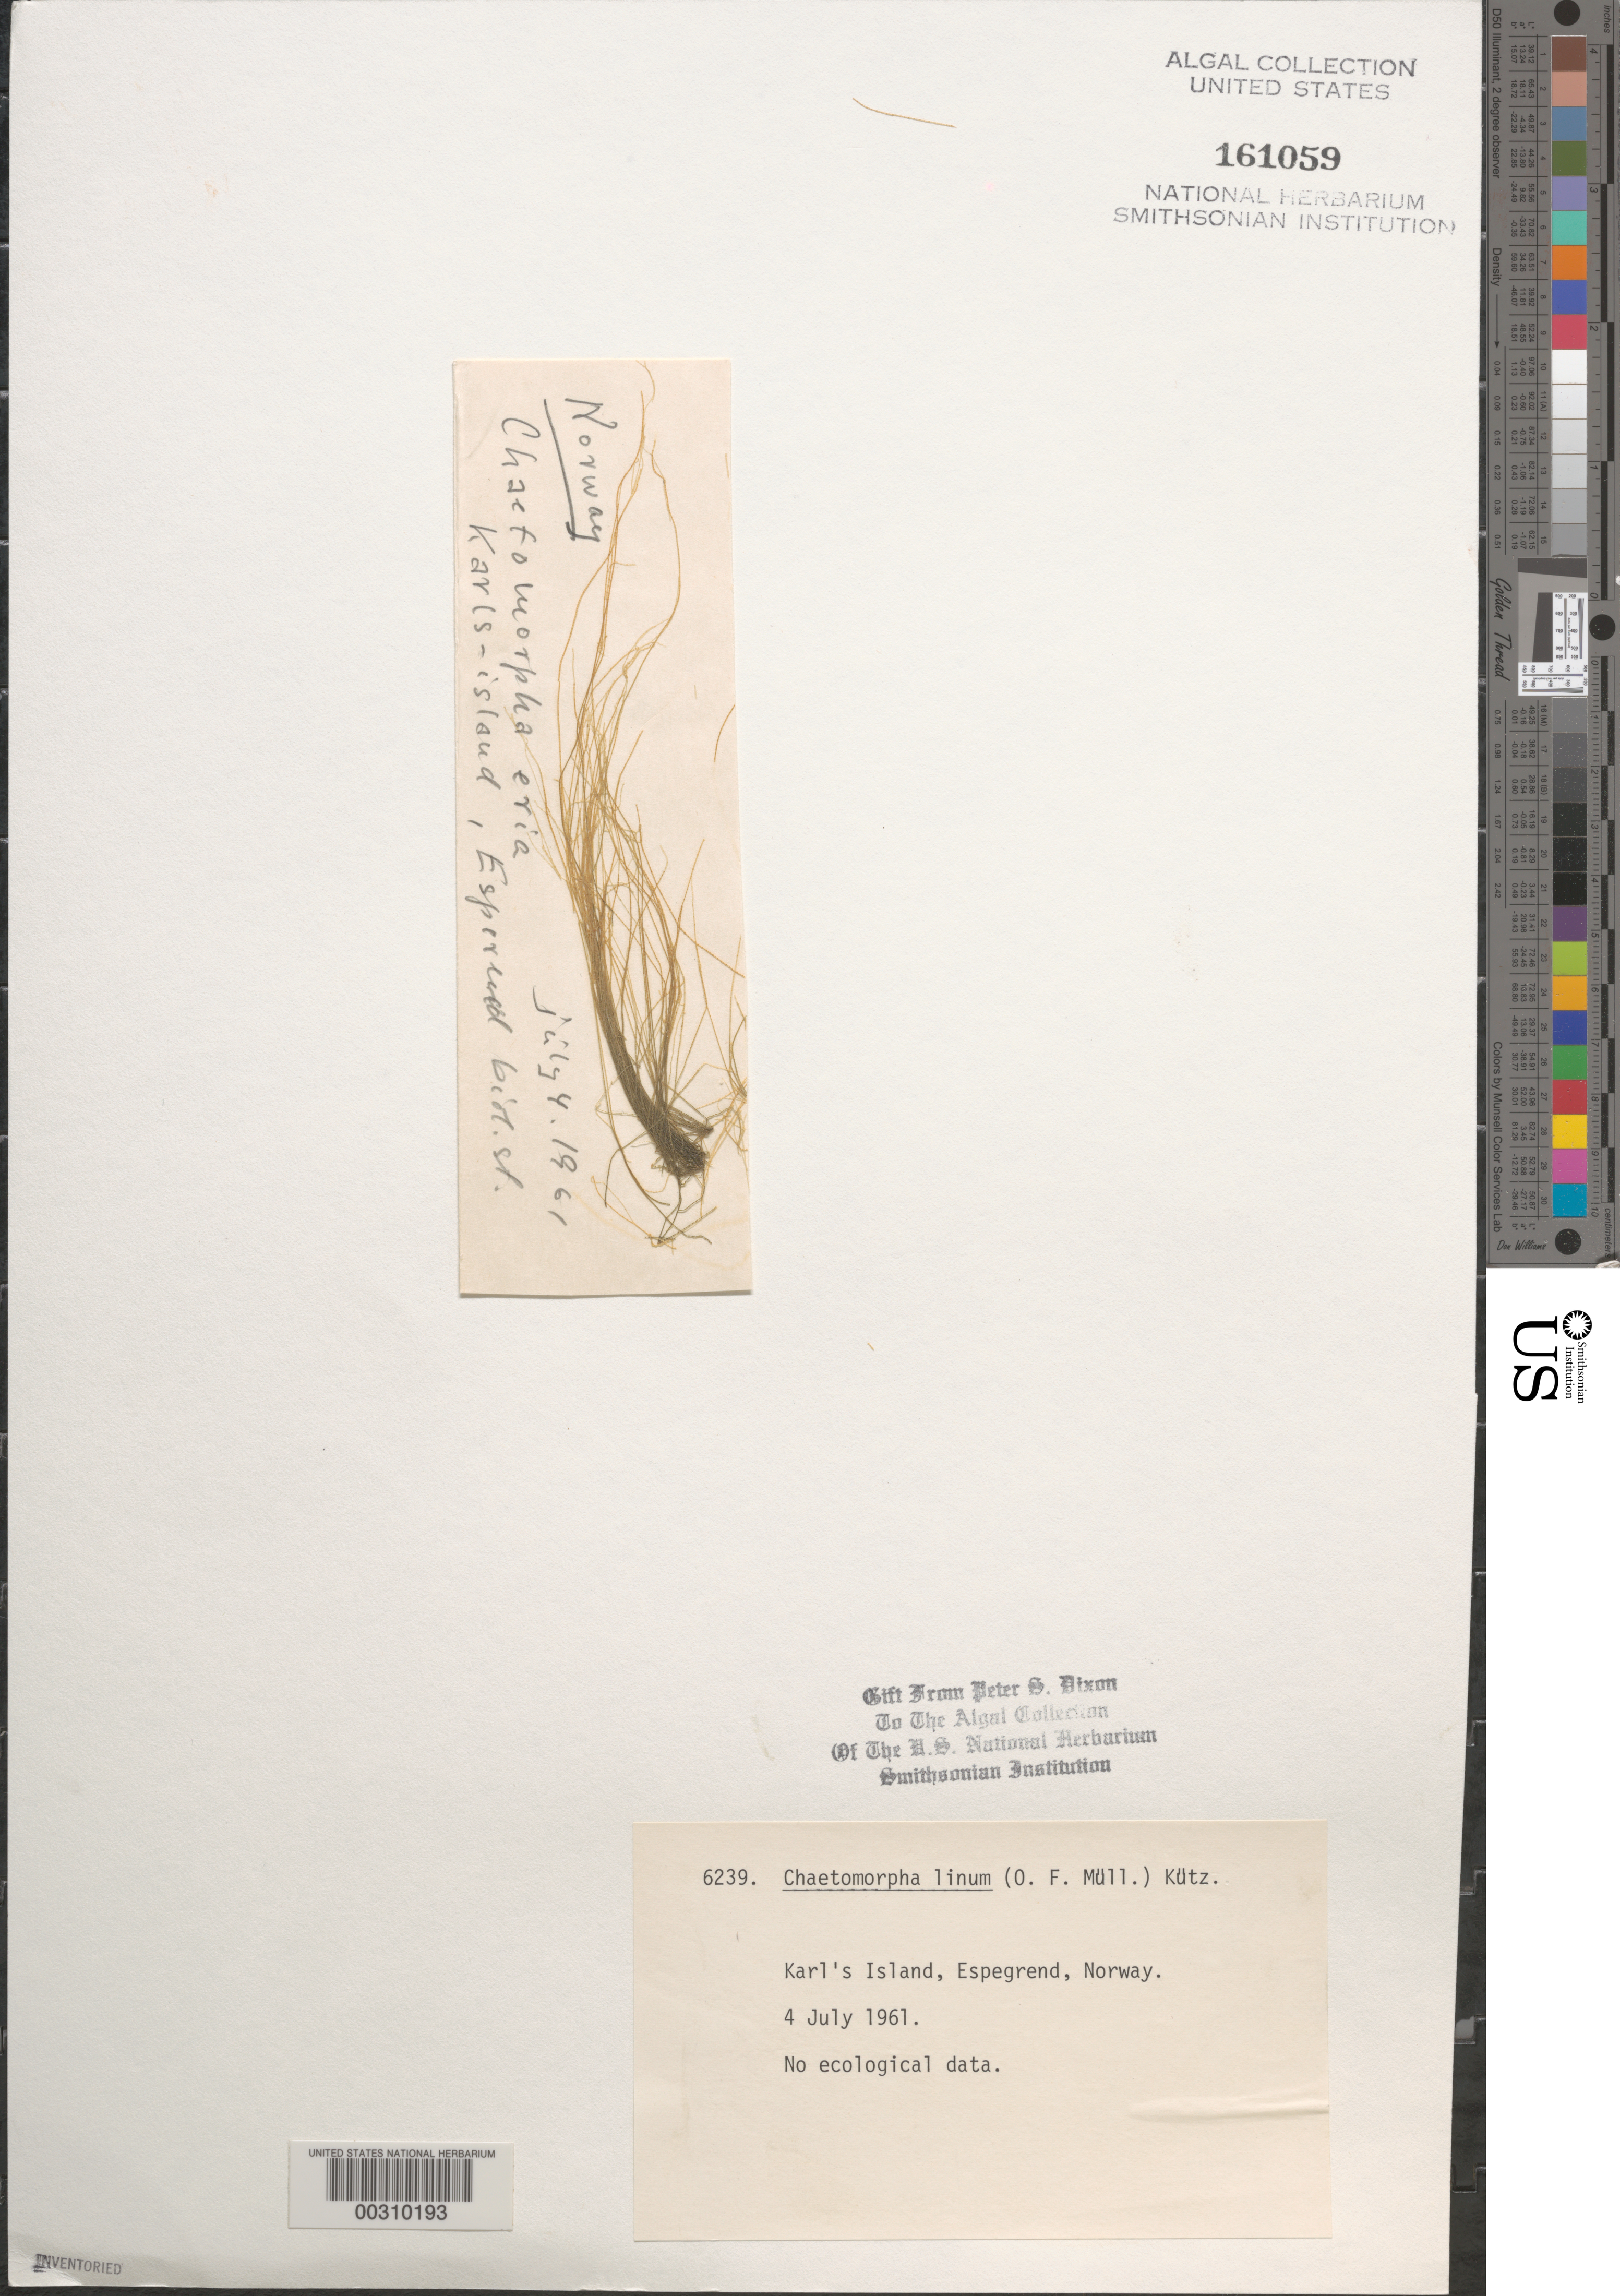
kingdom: Plantae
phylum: Chlorophyta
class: Ulvophyceae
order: Cladophorales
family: Cladophoraceae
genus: Chaetomorpha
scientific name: Chaetomorpha linum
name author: (O.F. Muell.) Kütz.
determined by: Dixon, P. S.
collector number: PSD 6239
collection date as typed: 04 Jul 1961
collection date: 1961-07-04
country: Norway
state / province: Hordaland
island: Karl's Island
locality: Espegrend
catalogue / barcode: US 161059